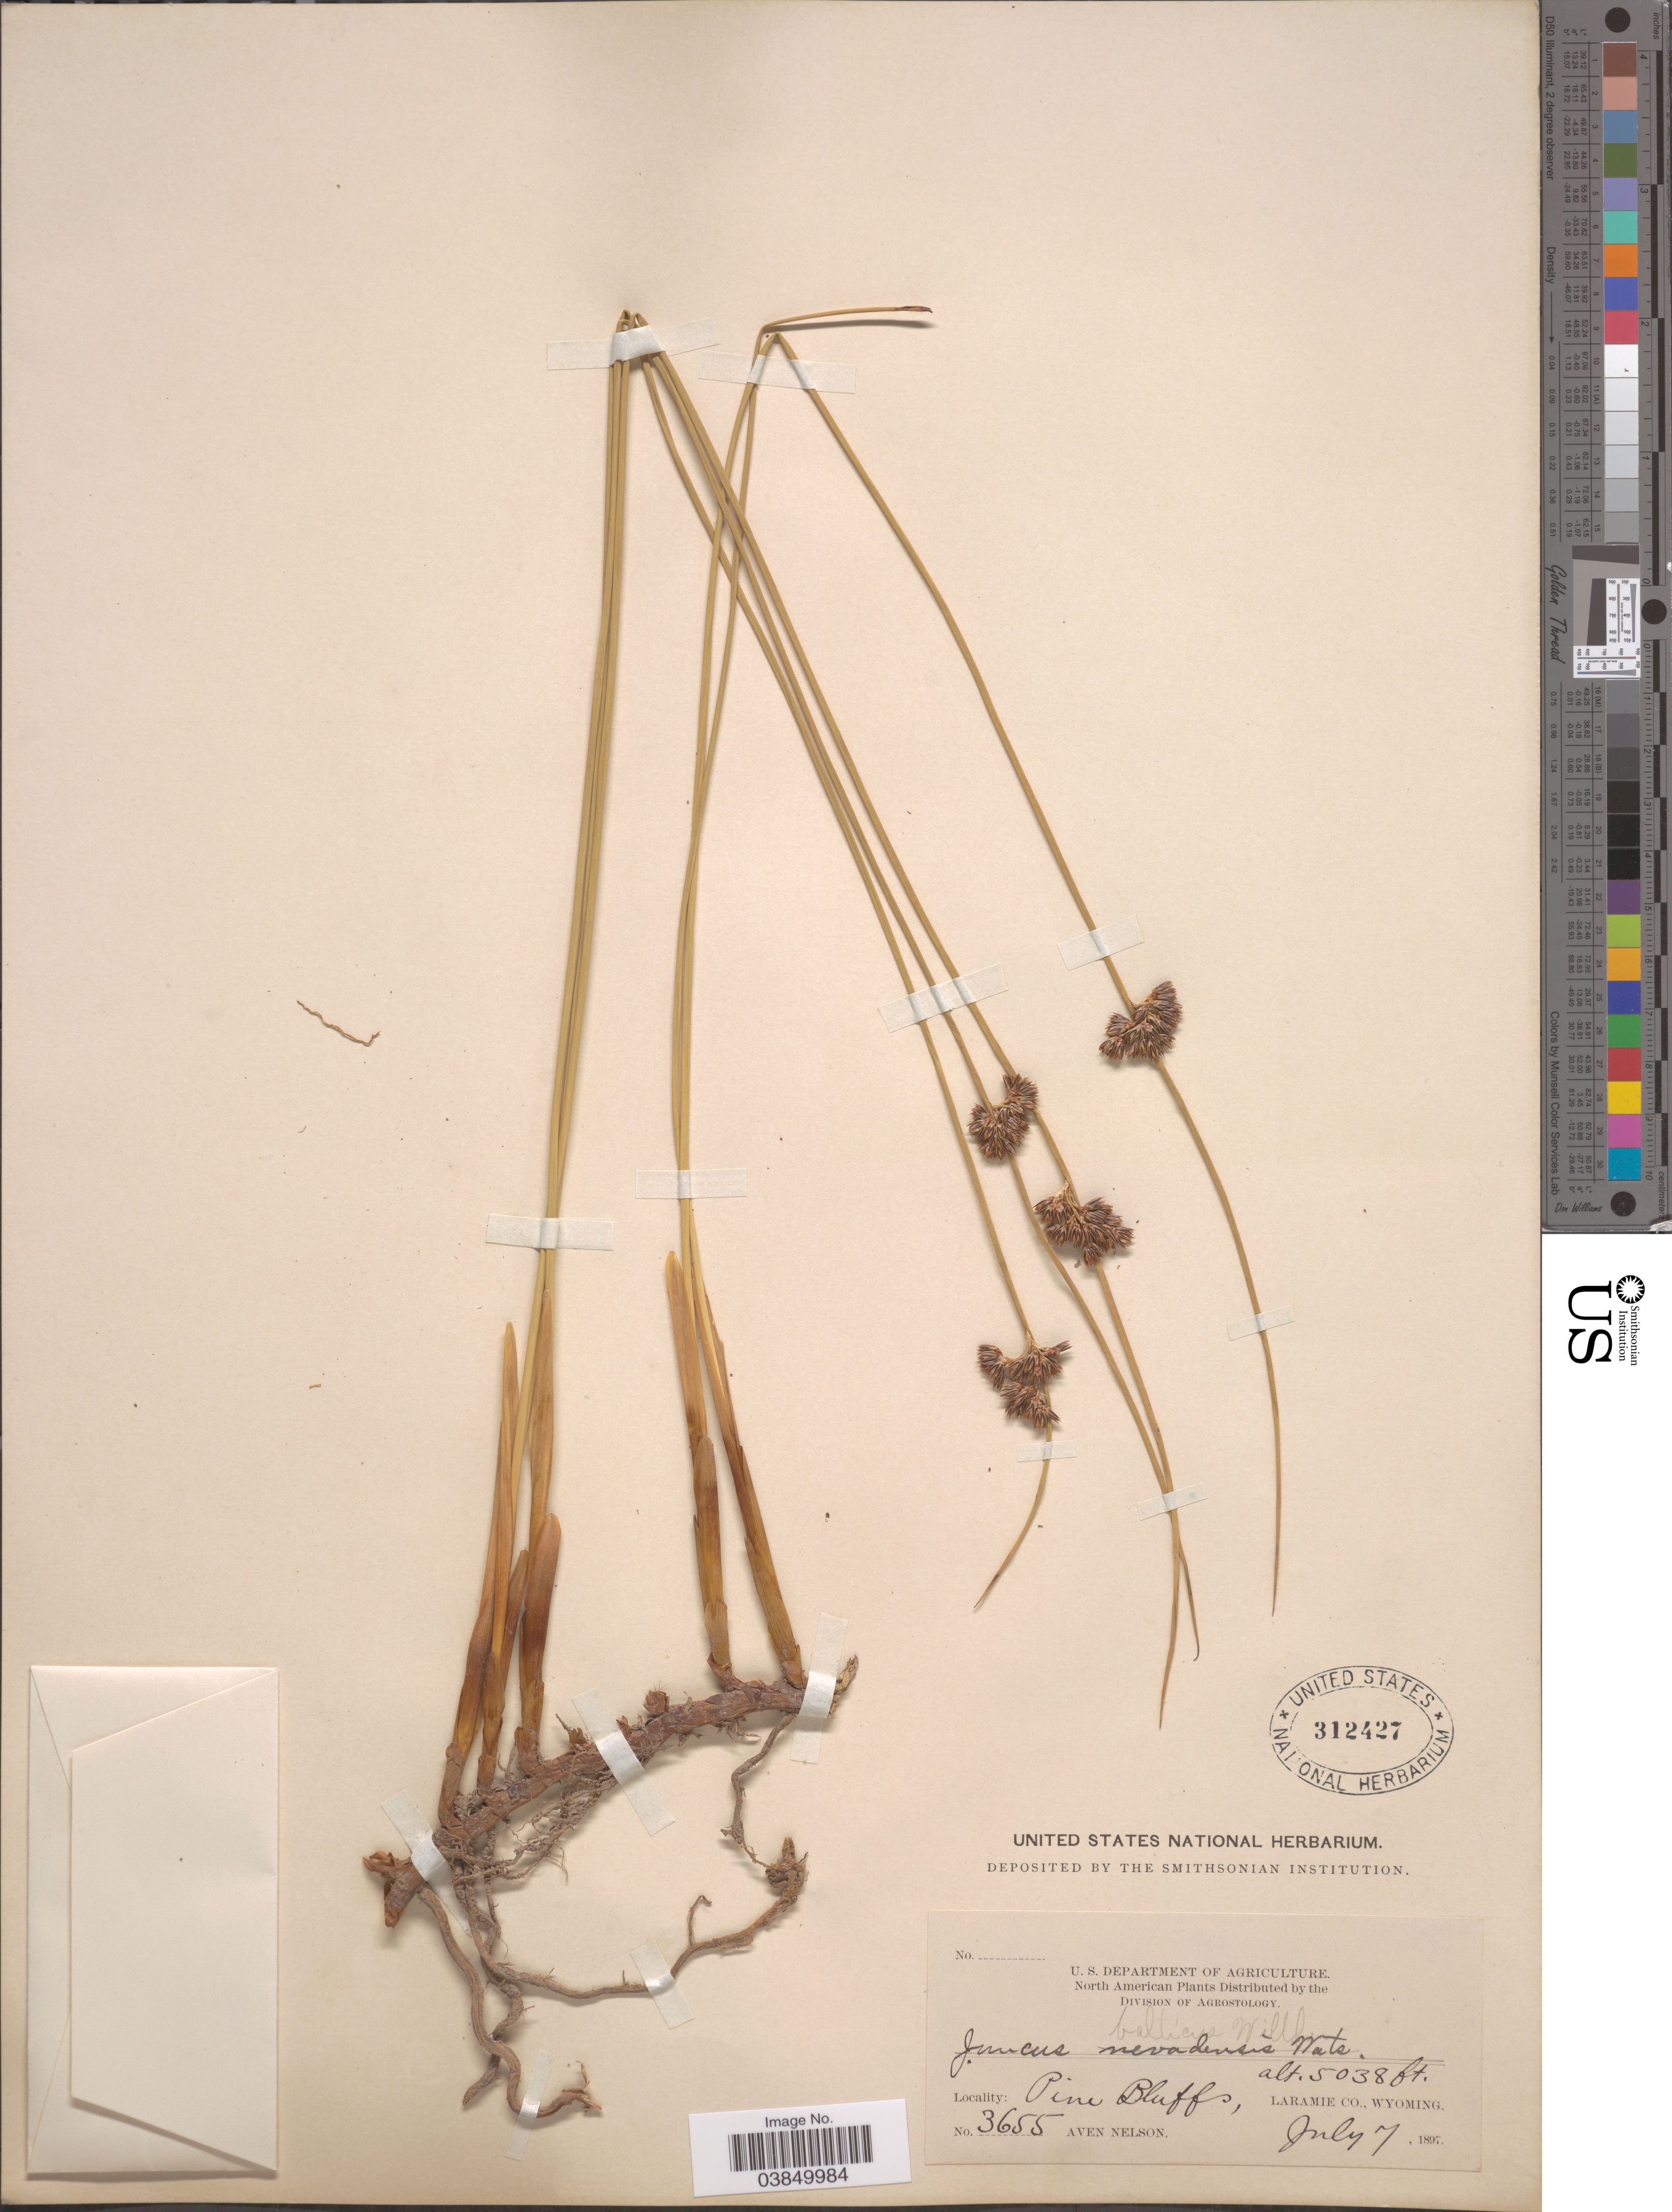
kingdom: Plantae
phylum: Tracheophyta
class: Liliopsida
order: Poales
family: Juncaceae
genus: Juncus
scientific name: Juncus balticus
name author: Willd.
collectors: A. Nelson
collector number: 3655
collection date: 1897-07-07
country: United States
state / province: Wyoming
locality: Pine Bluffs, Laramie Co.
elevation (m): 1536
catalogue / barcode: US 312427